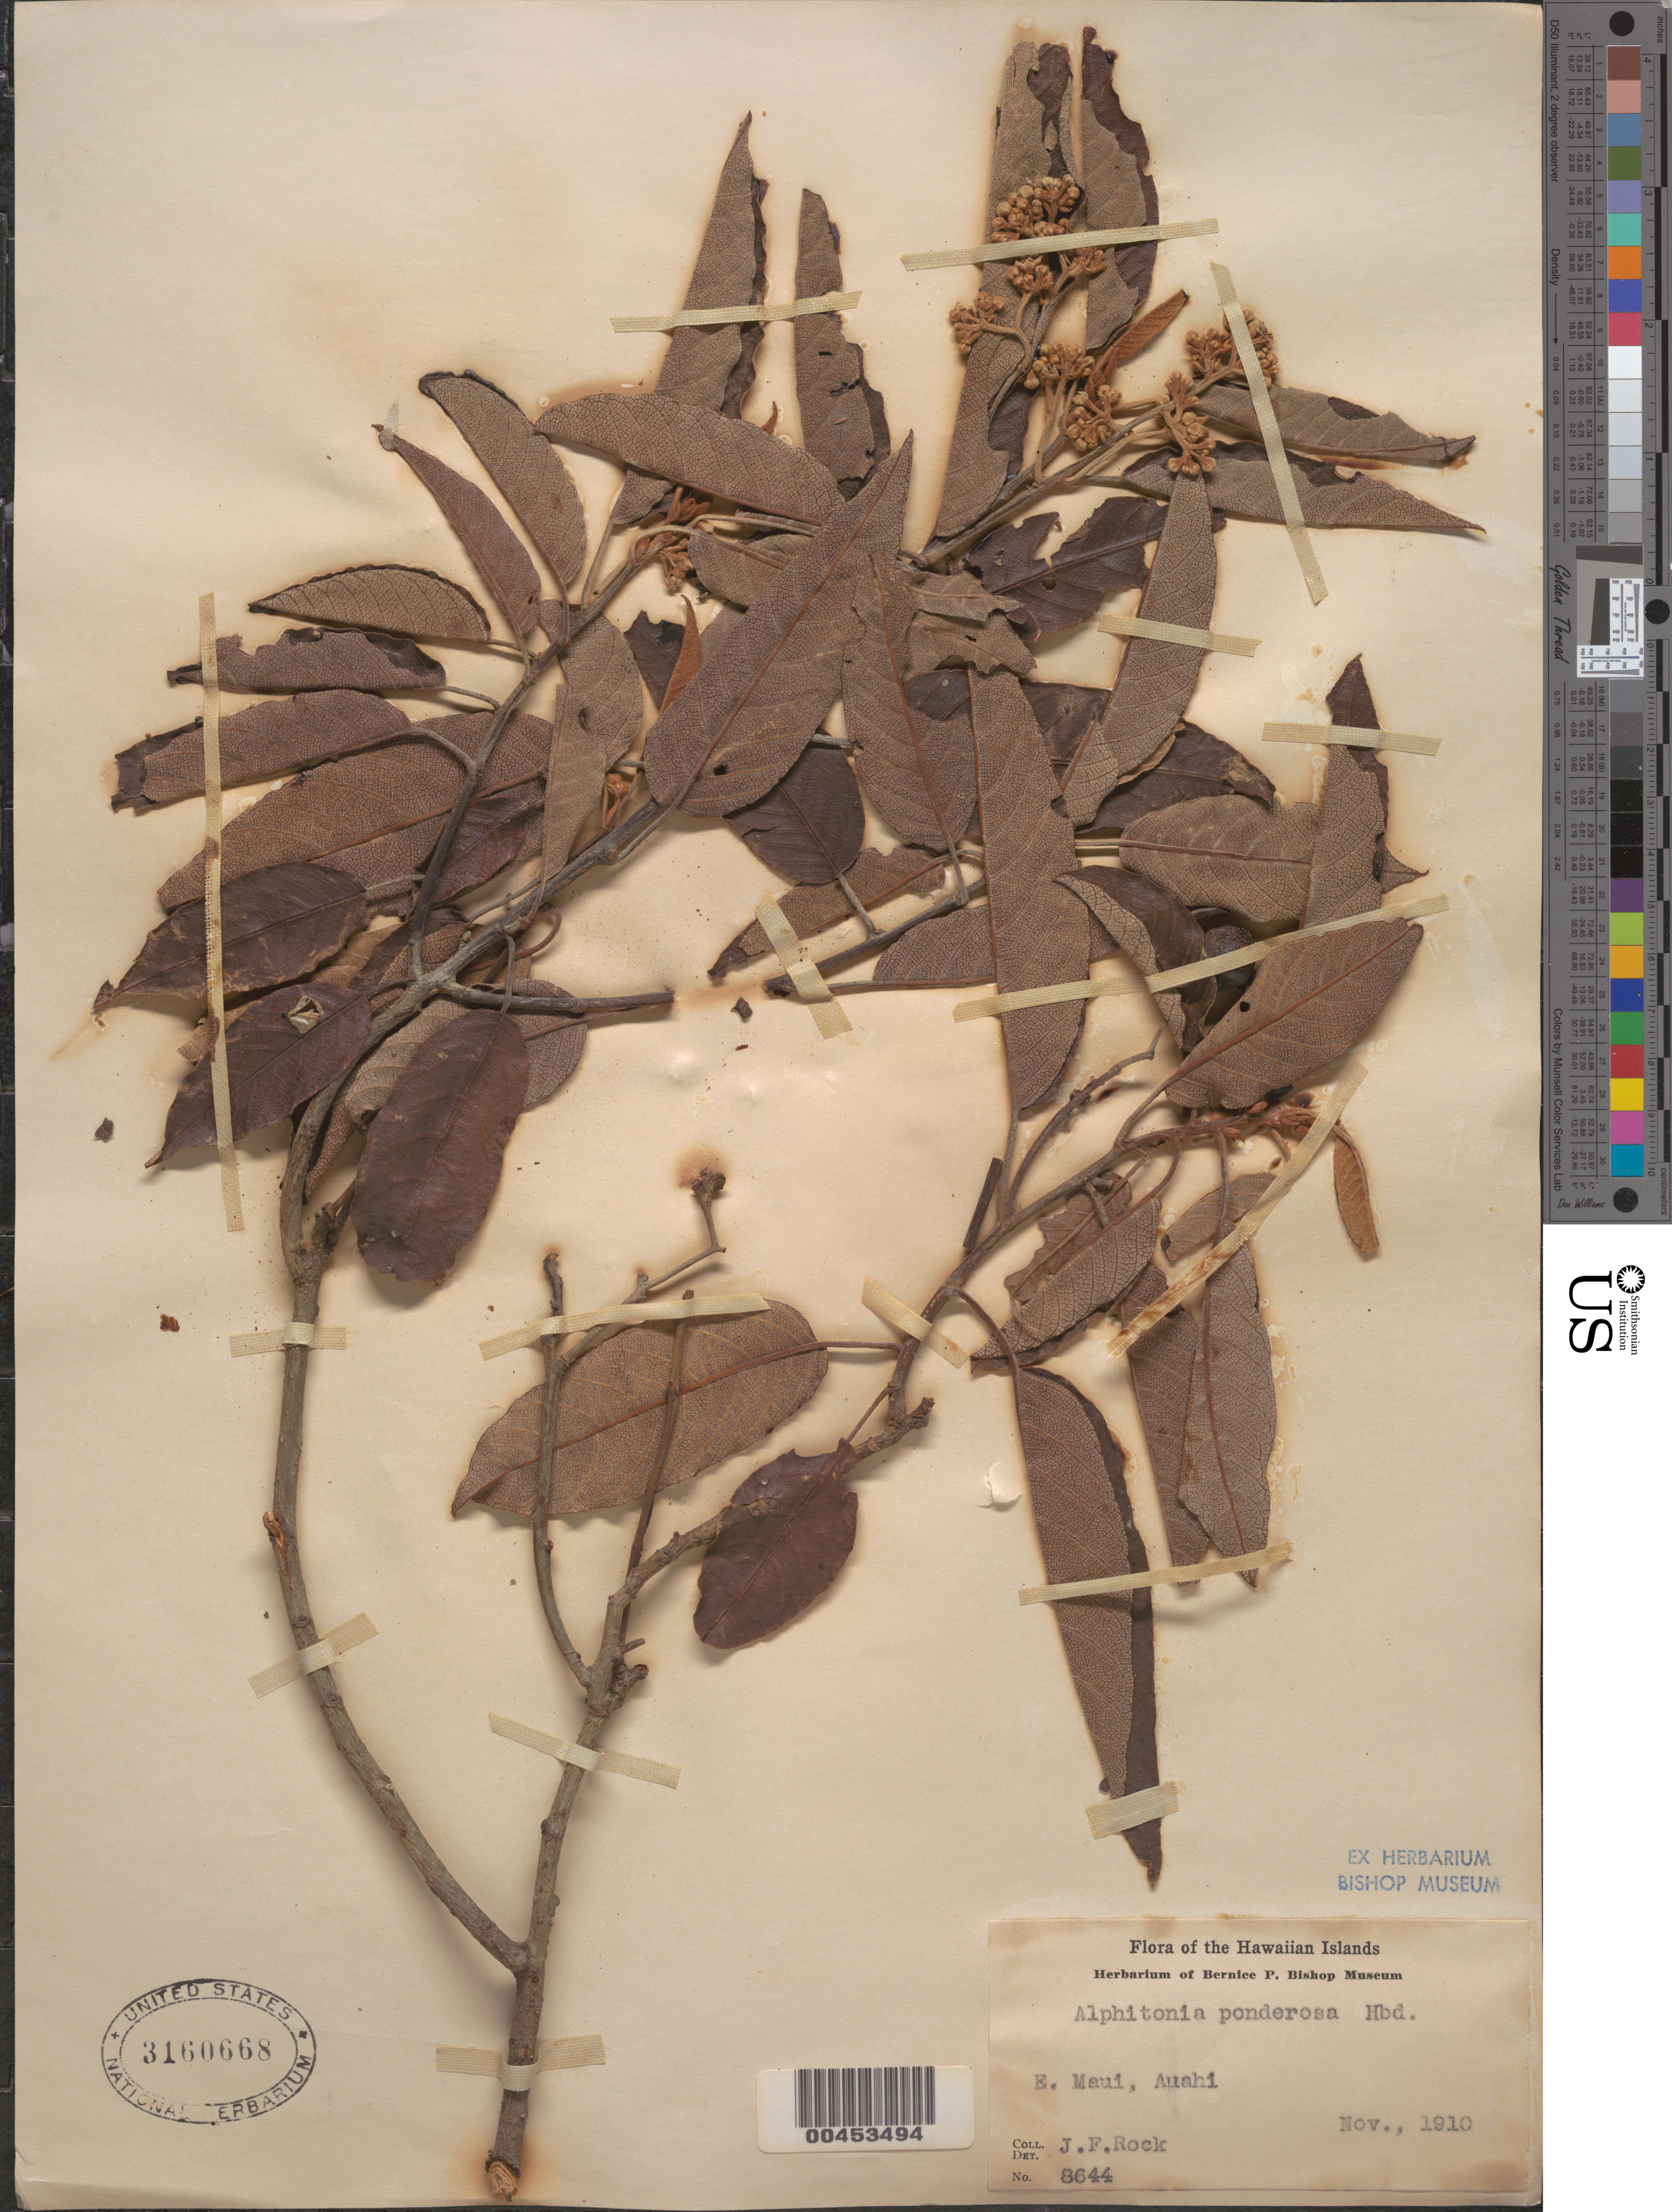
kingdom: Plantae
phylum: Tracheophyta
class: Magnoliopsida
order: Rosales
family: Rhamnaceae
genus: Alphitonia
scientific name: Alphitonia ponderosa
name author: Hillebr.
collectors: J. F. Rock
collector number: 8644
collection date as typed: Nov 1910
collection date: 1910-11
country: United States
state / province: Hawaii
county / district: Maui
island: Maui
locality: E Maui, Auahi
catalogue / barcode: US 3160668